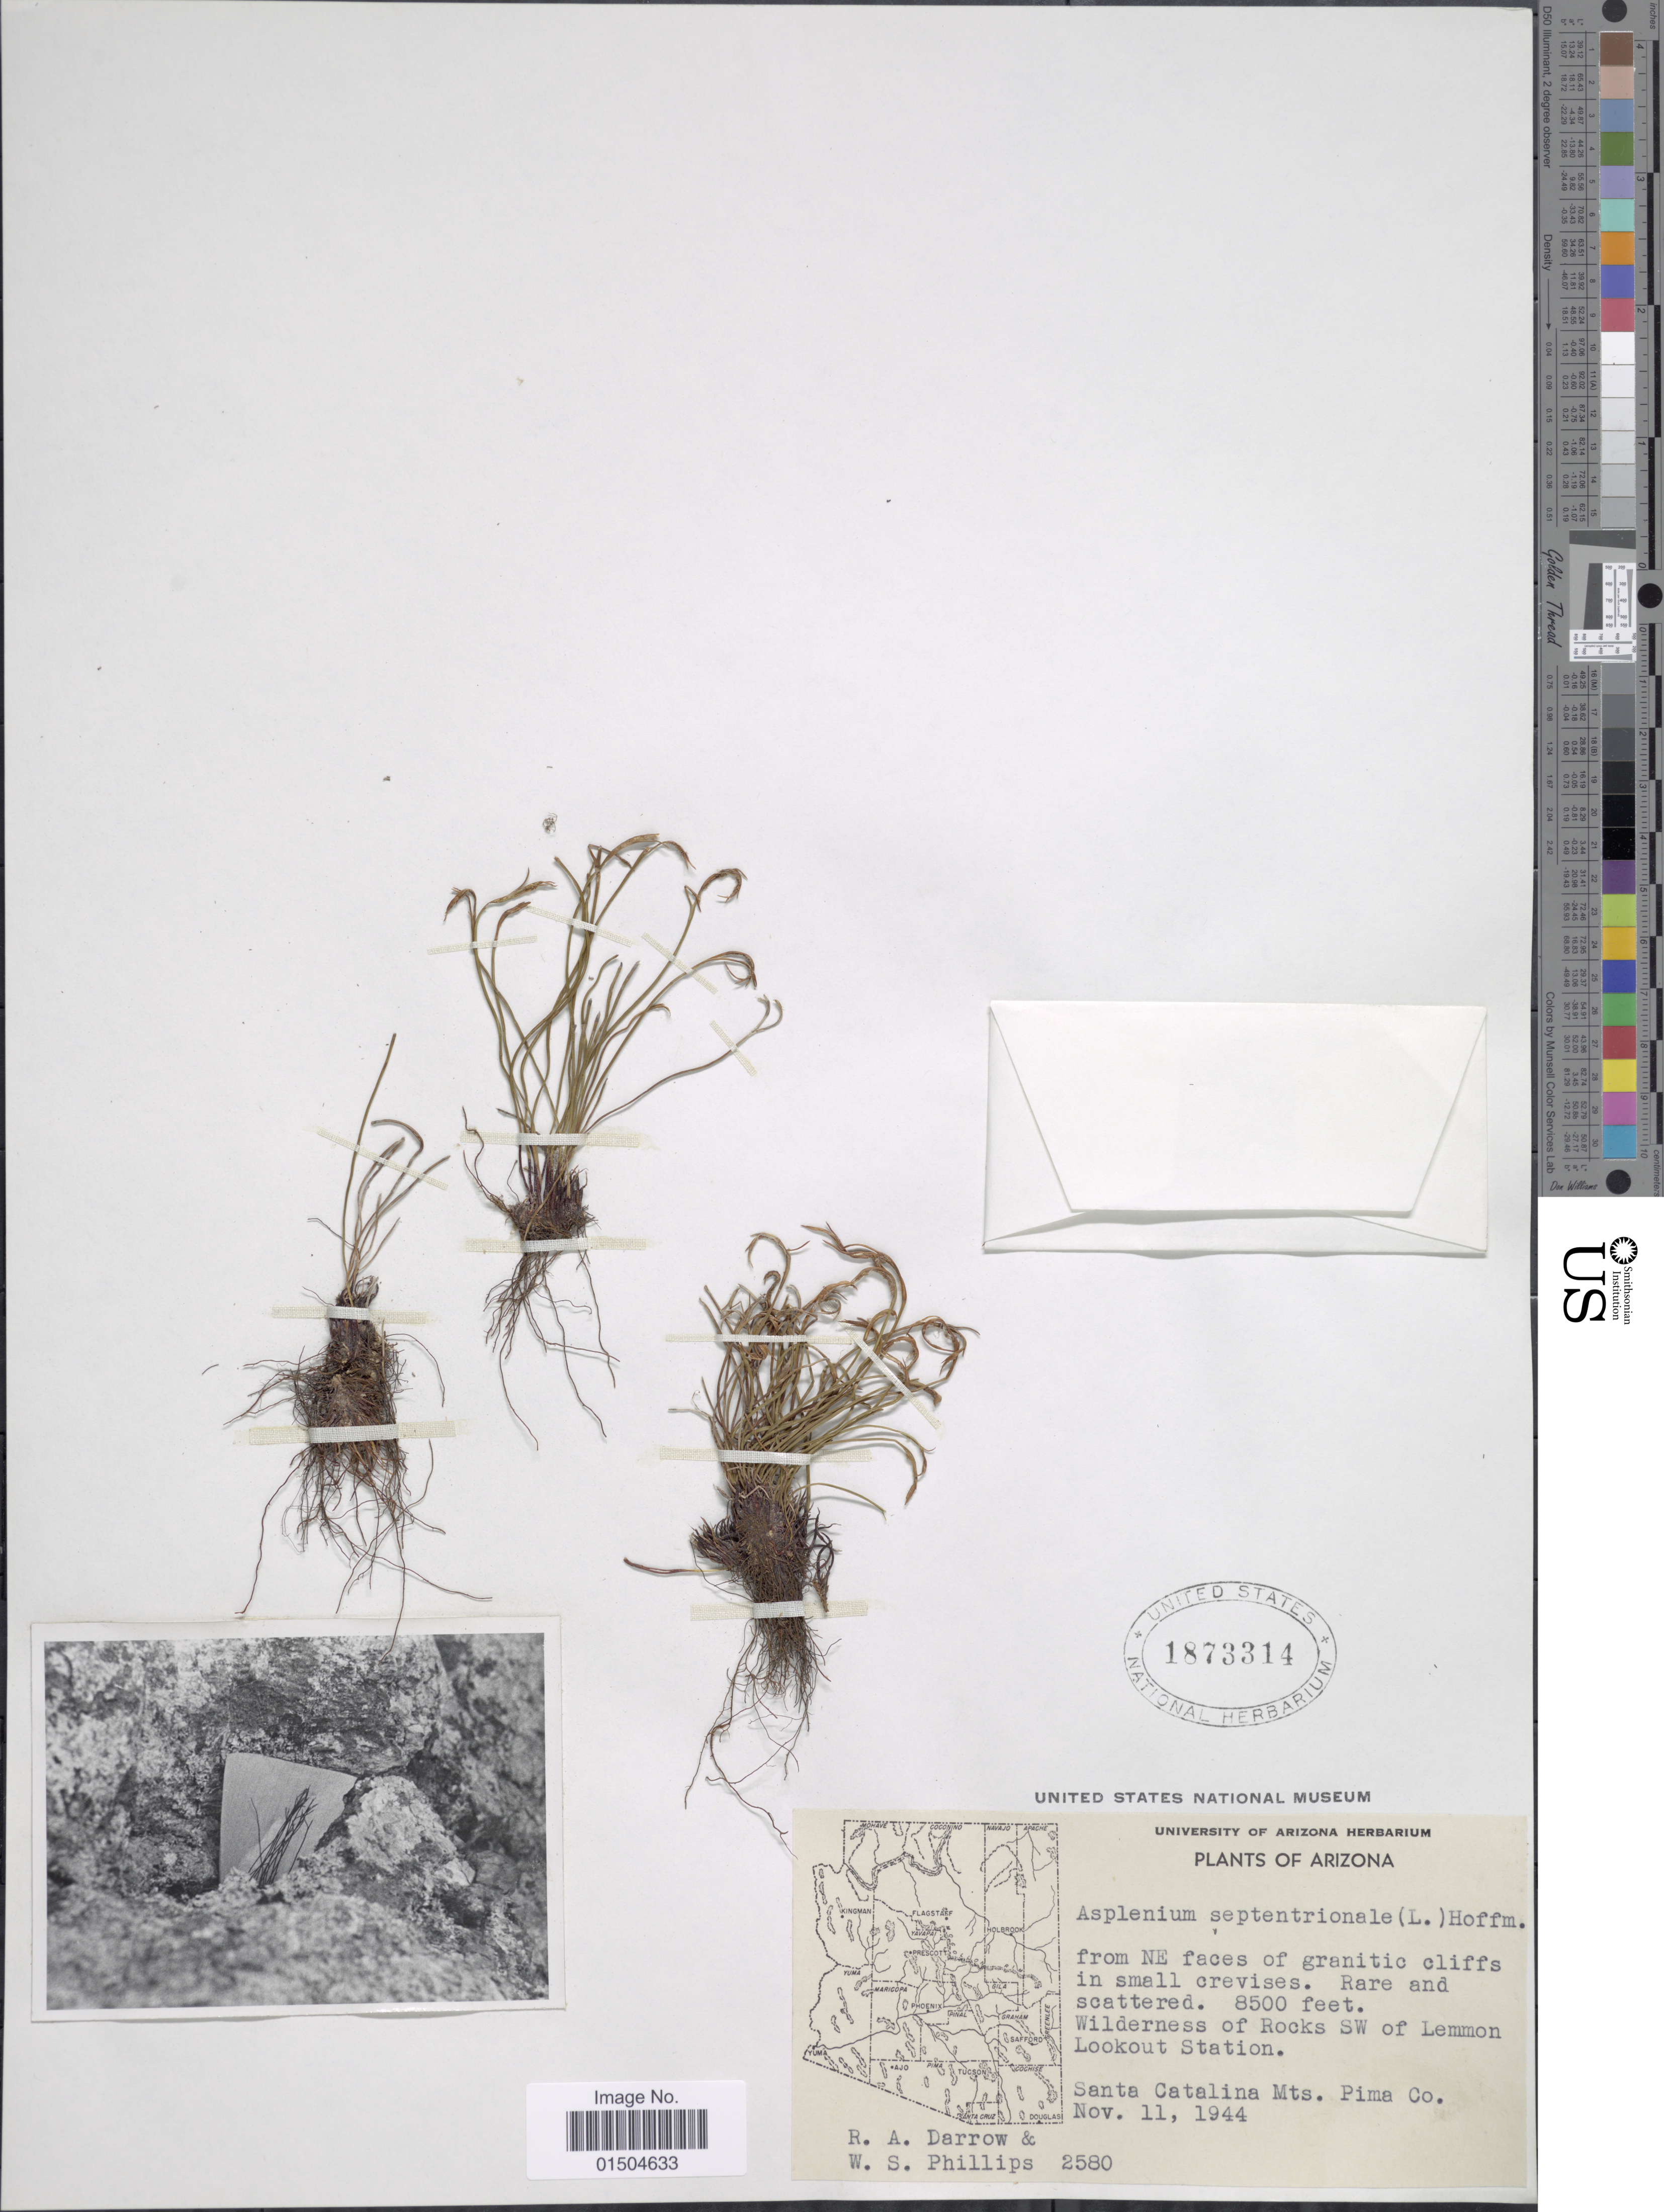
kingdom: Plantae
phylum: Tracheophyta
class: Polypodiopsida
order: Polypodiales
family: Aspleniaceae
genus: Asplenium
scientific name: Asplenium septentrionale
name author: (L.) Hoffm.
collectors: R. A. Darrow & W. S. Phillips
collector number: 2580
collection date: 1944-11-11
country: United States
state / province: Arizona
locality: From NE faces of granitic cliffs in small crevises. Wilderness of Rocks SW of Lemmon Lookout Station. Santa Catalina Mts. Pima Co.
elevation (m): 2591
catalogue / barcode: US 1873314